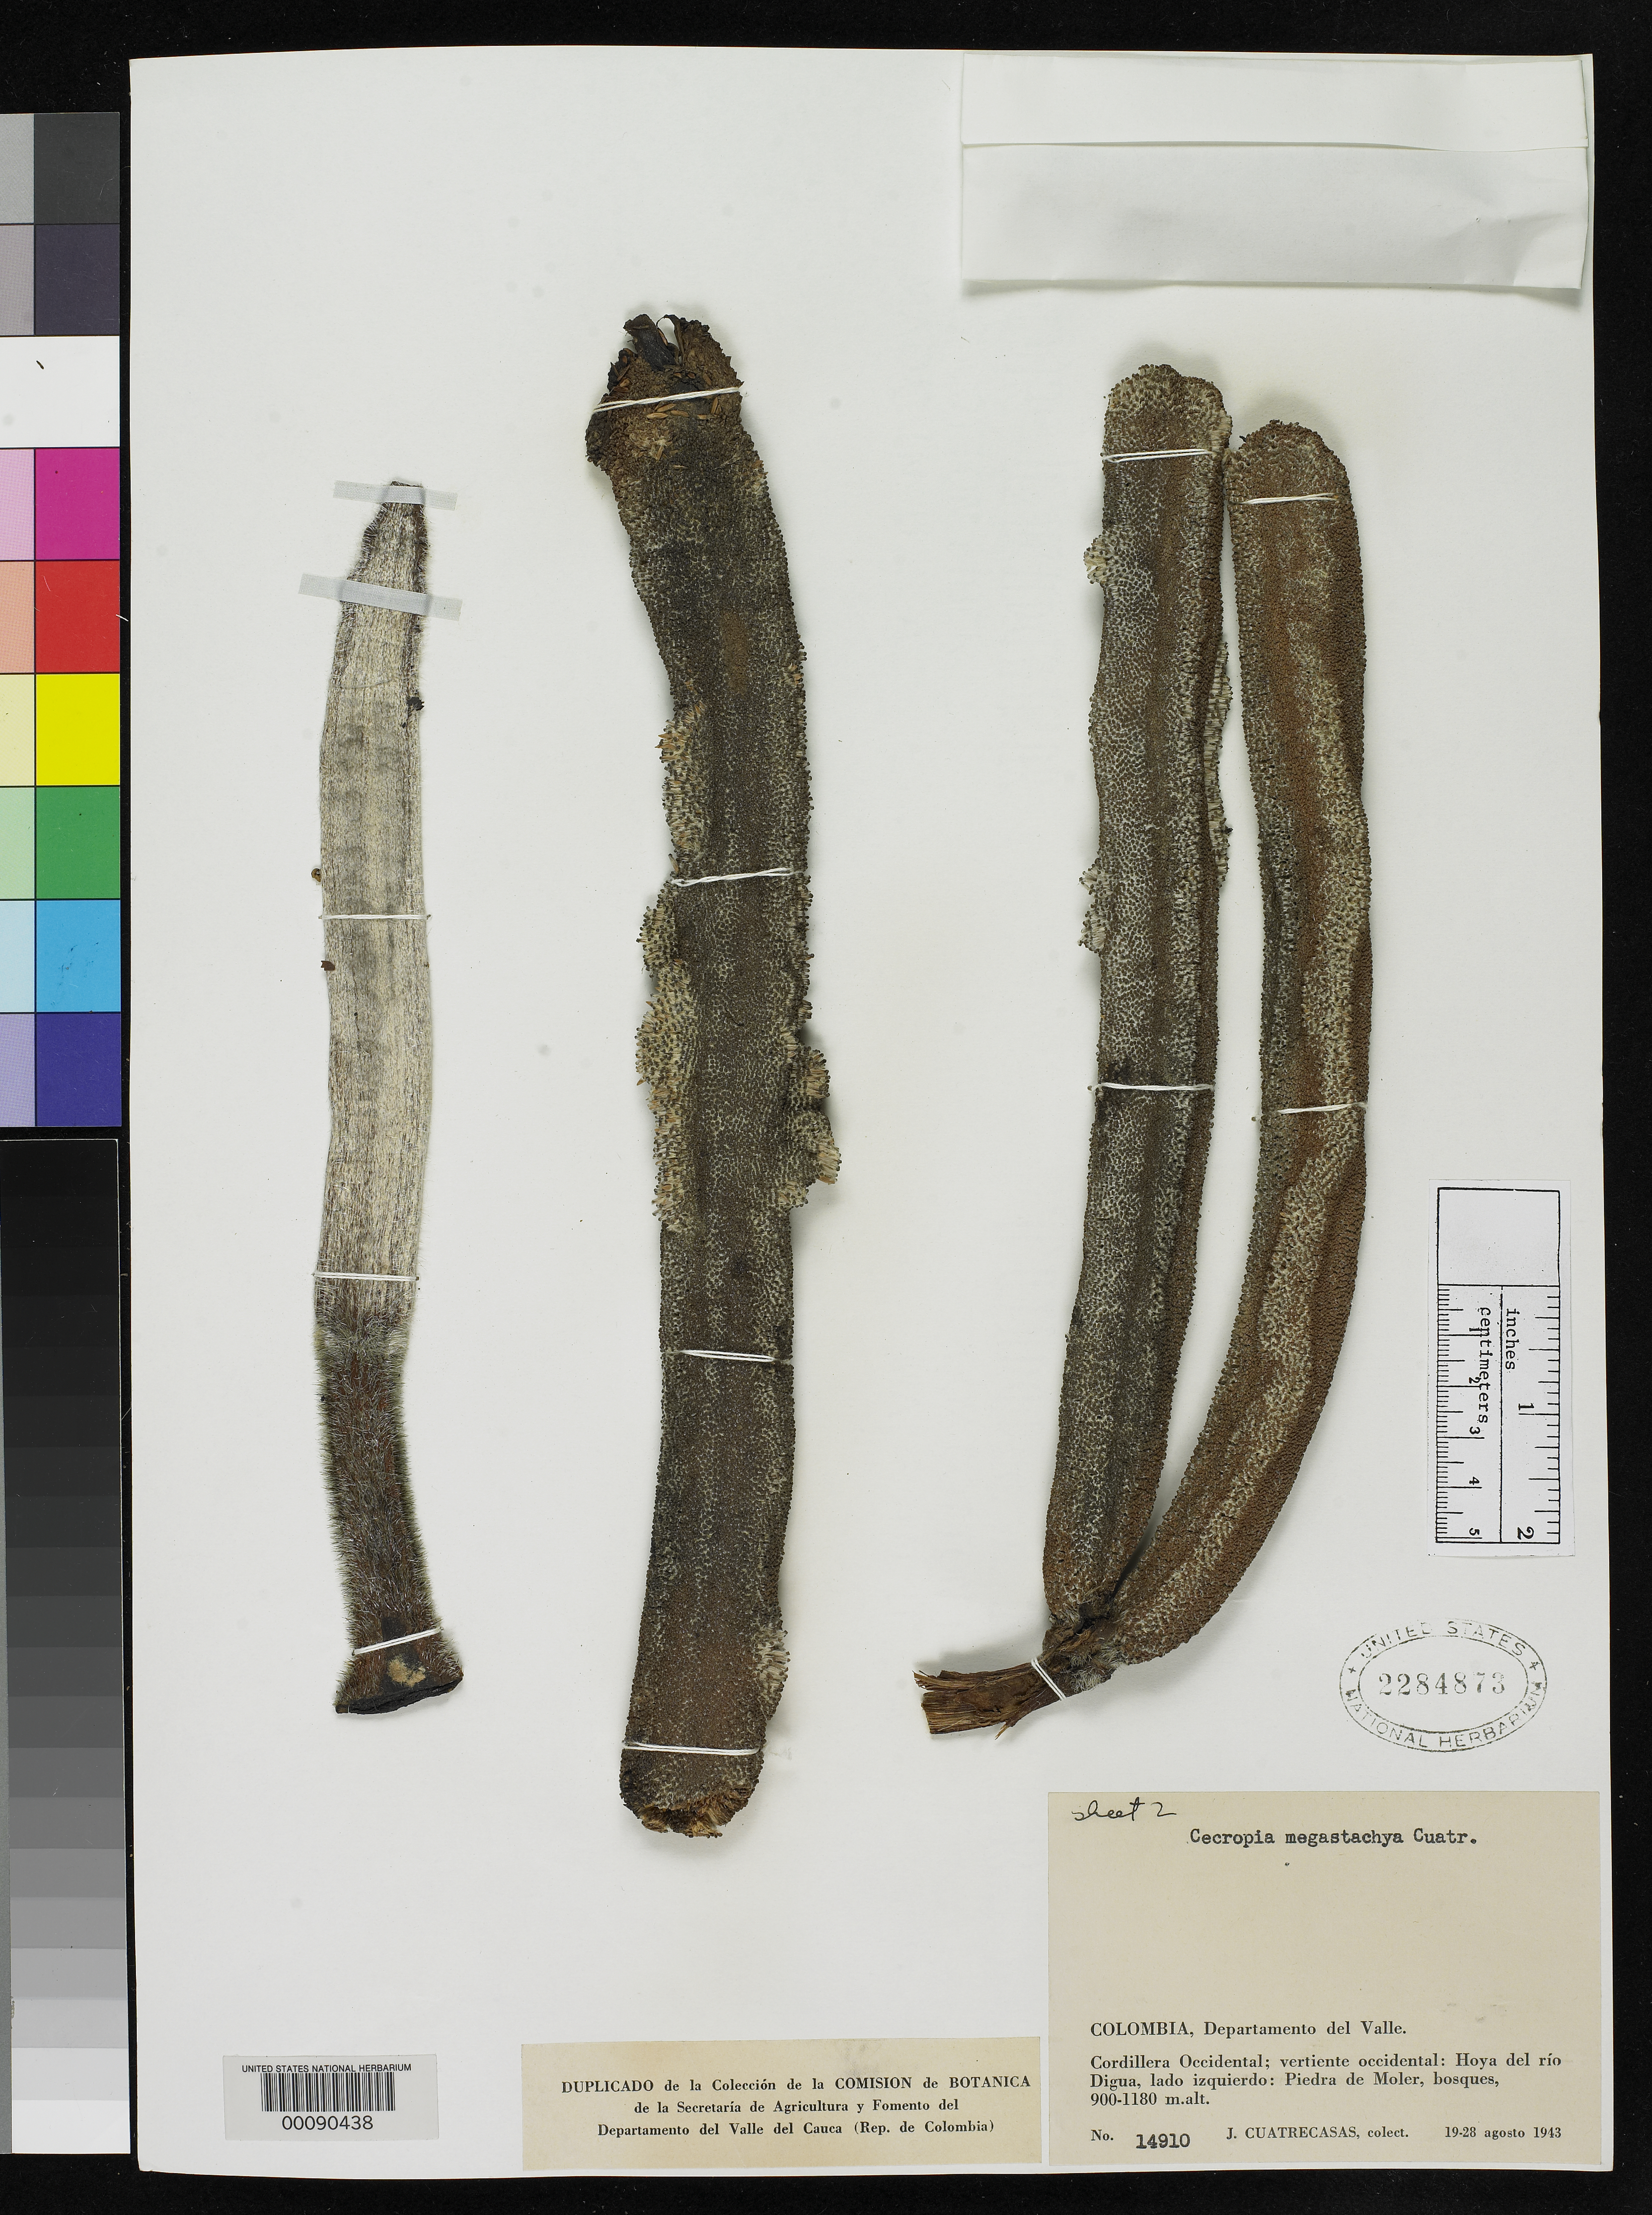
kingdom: Plantae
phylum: Tracheophyta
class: Magnoliopsida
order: Rosales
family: Urticaceae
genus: Cecropia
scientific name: Cecropia megastachya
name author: Cuatrec.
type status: Isotype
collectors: J. Cuatrecasas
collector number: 14910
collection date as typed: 19 Aug 1943 to 28 Aug 1943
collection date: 1943-08-19/1943-08-28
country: Colombia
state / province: Valle del Cauca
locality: W slope, Cordillera Occidental, Hoya del Rio Digua, Piedra de Moler.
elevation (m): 900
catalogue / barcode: US 2284873